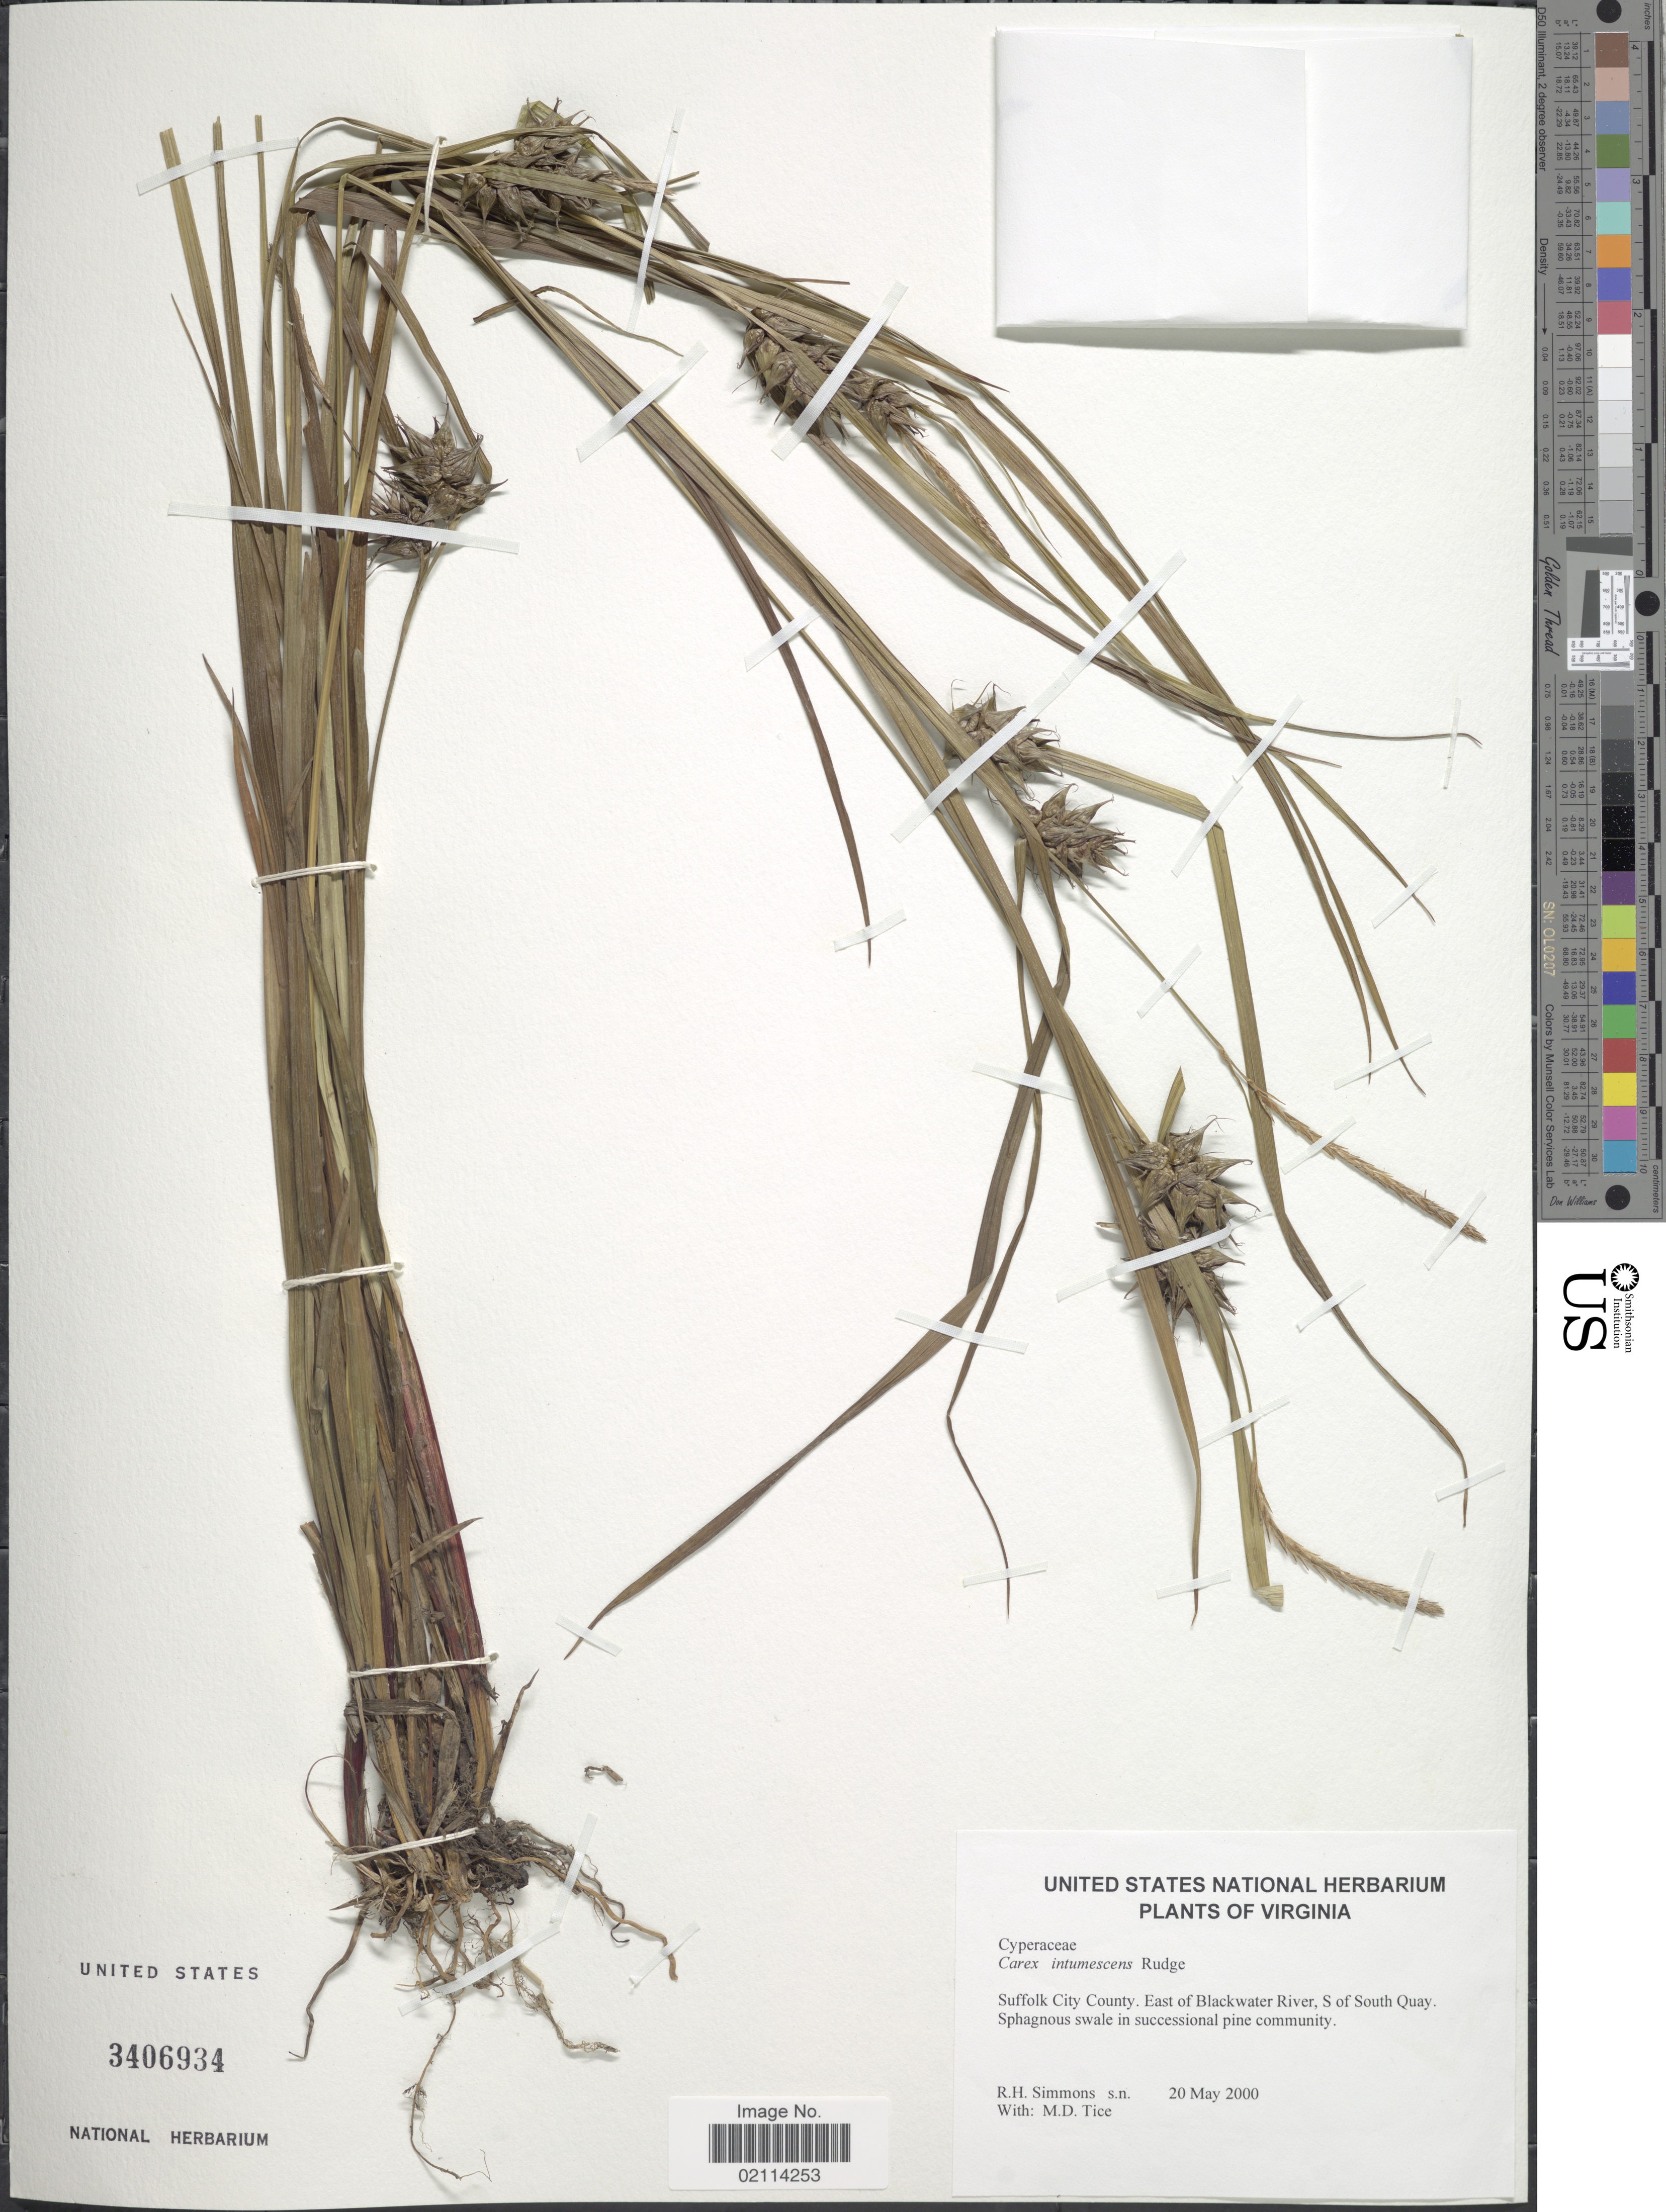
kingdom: Plantae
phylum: Tracheophyta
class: Liliopsida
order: Poales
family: Cyperaceae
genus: Carex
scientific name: Carex intumescens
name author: Rudge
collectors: R. H. Simmons & M. Tice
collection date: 2000-05-20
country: United States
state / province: Virginia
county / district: City of Suffolk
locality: Suffolk City County, East of Blackwater River, S of South Quay, swale in successional pine community.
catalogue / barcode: US 3406934